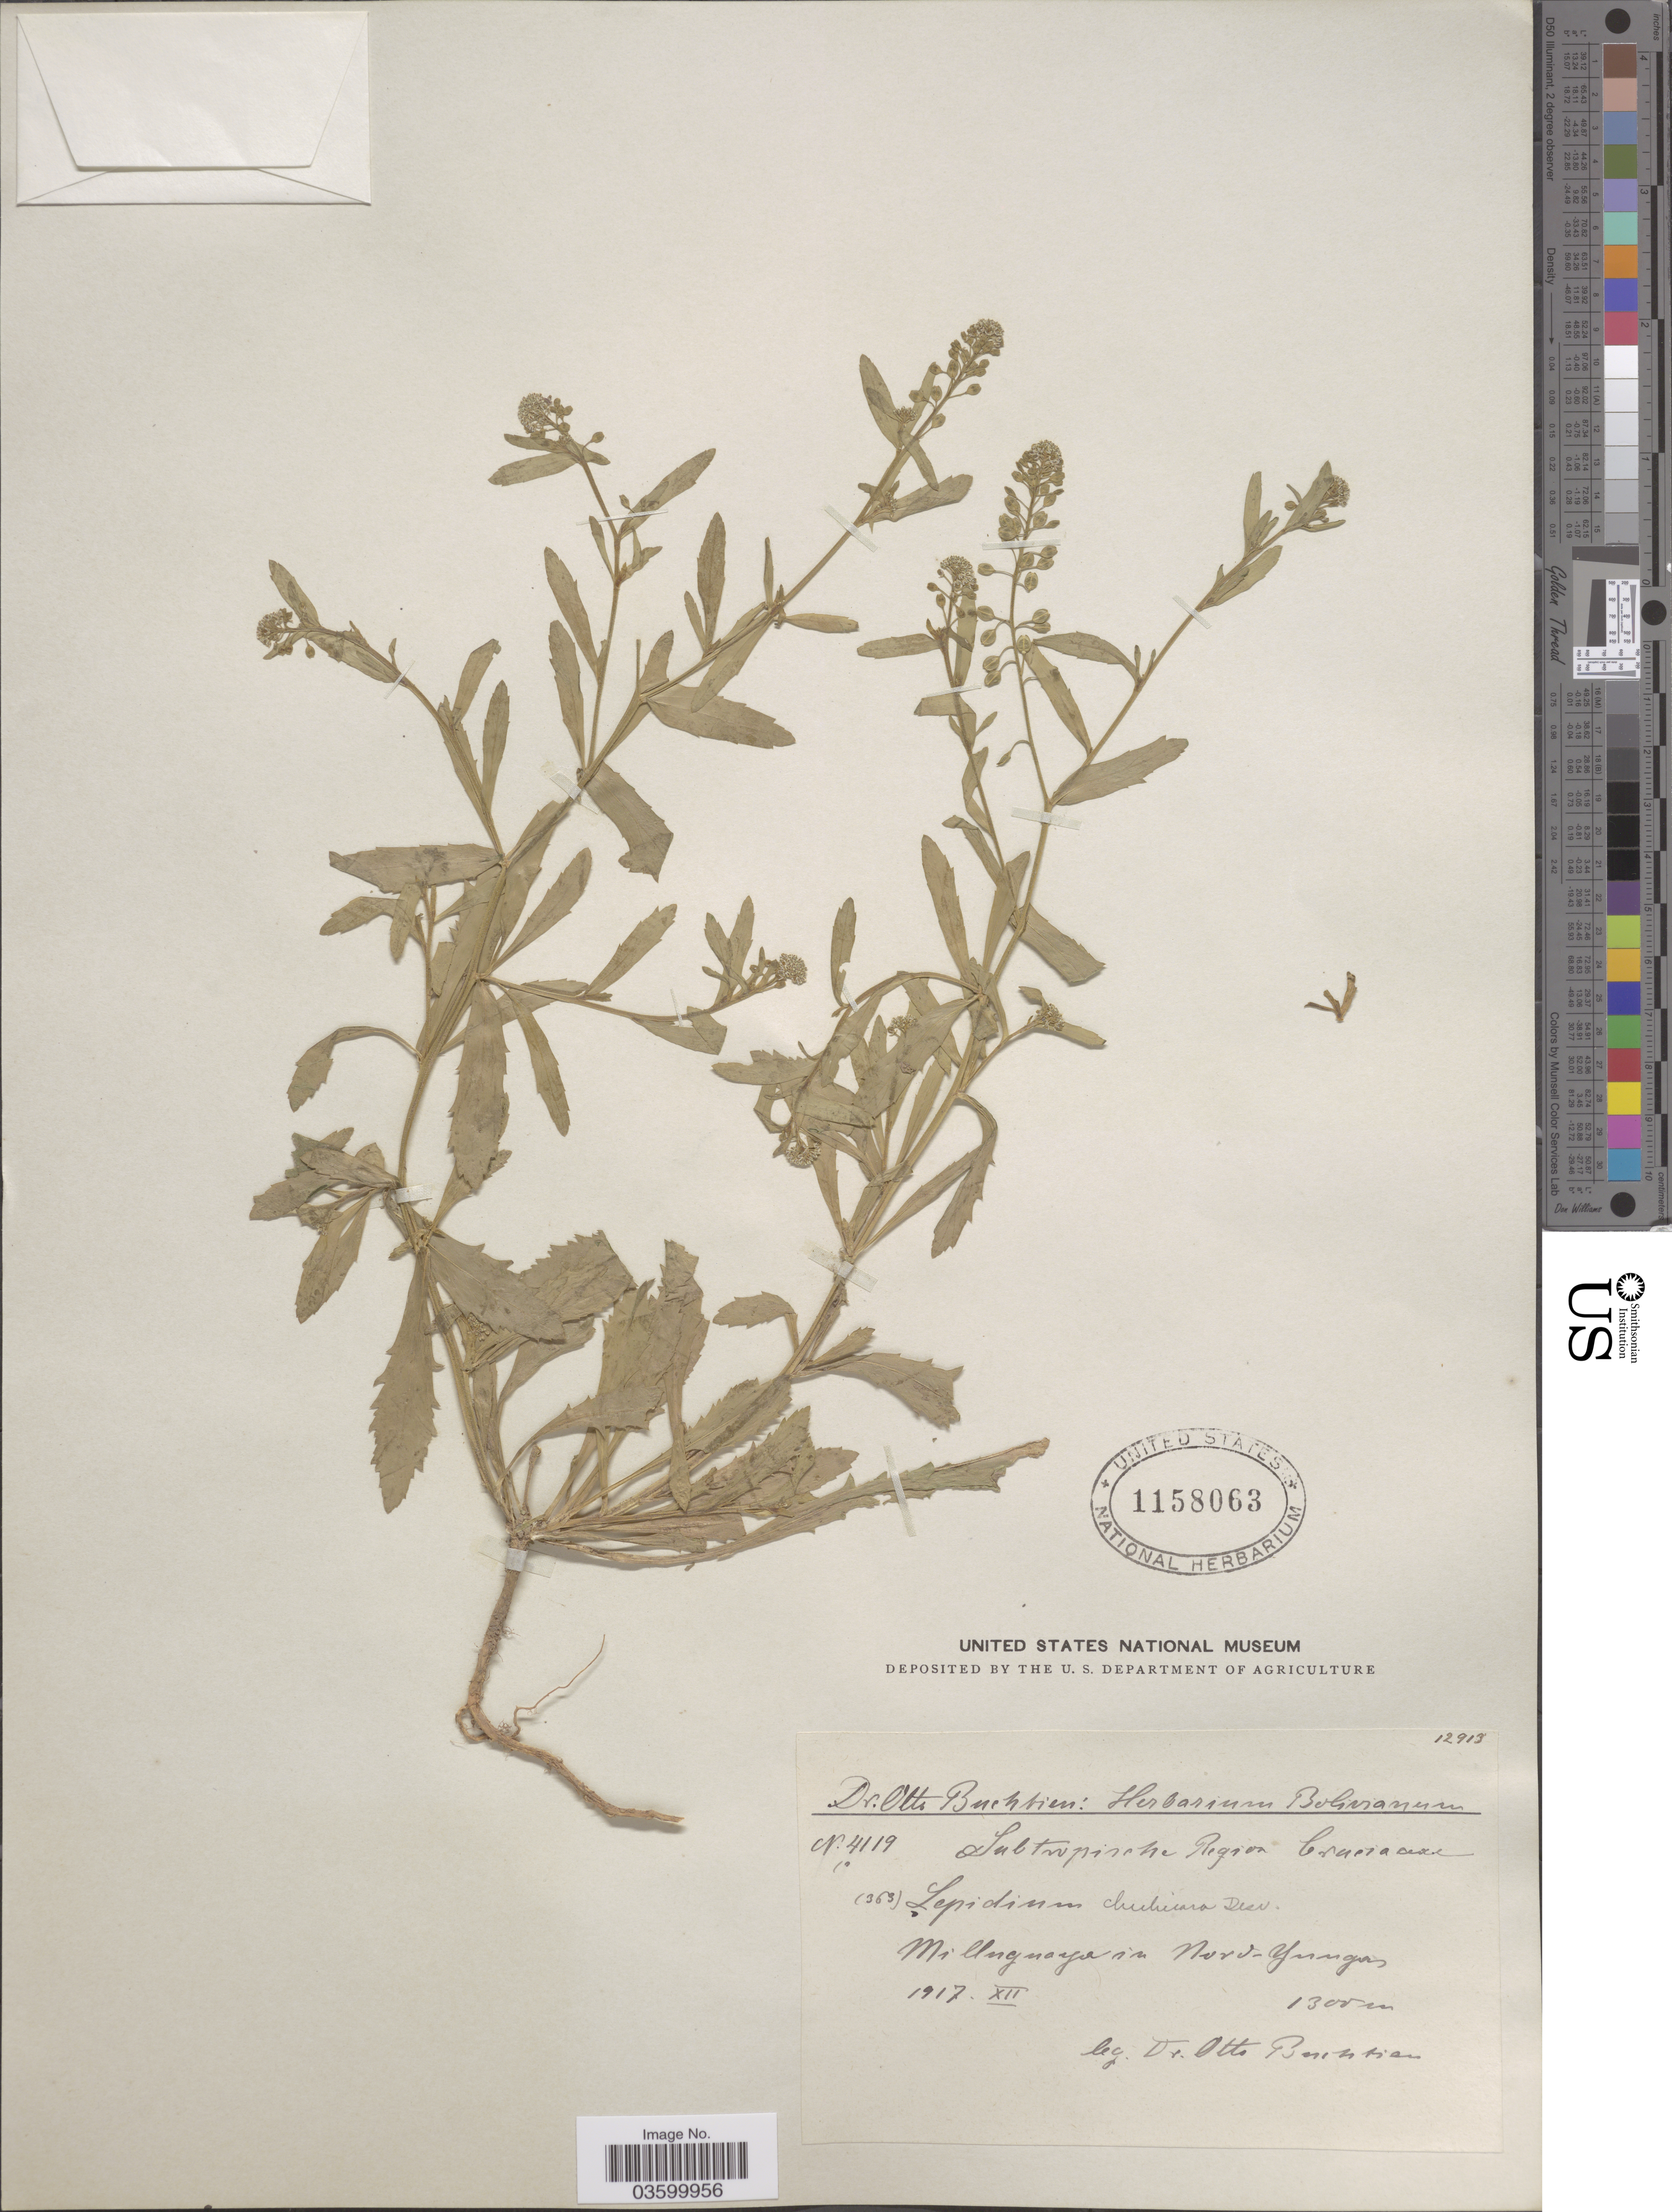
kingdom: Plantae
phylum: Tracheophyta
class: Magnoliopsida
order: Brassicales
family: Brassicaceae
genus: Lepidium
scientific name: Lepidium chichicara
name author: Desv.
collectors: O. Buchtien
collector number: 4119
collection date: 1917-12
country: Bolivia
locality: Subtropische Region. Milluguaya in Nord-Yungas.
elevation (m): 1300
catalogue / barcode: US 1158063